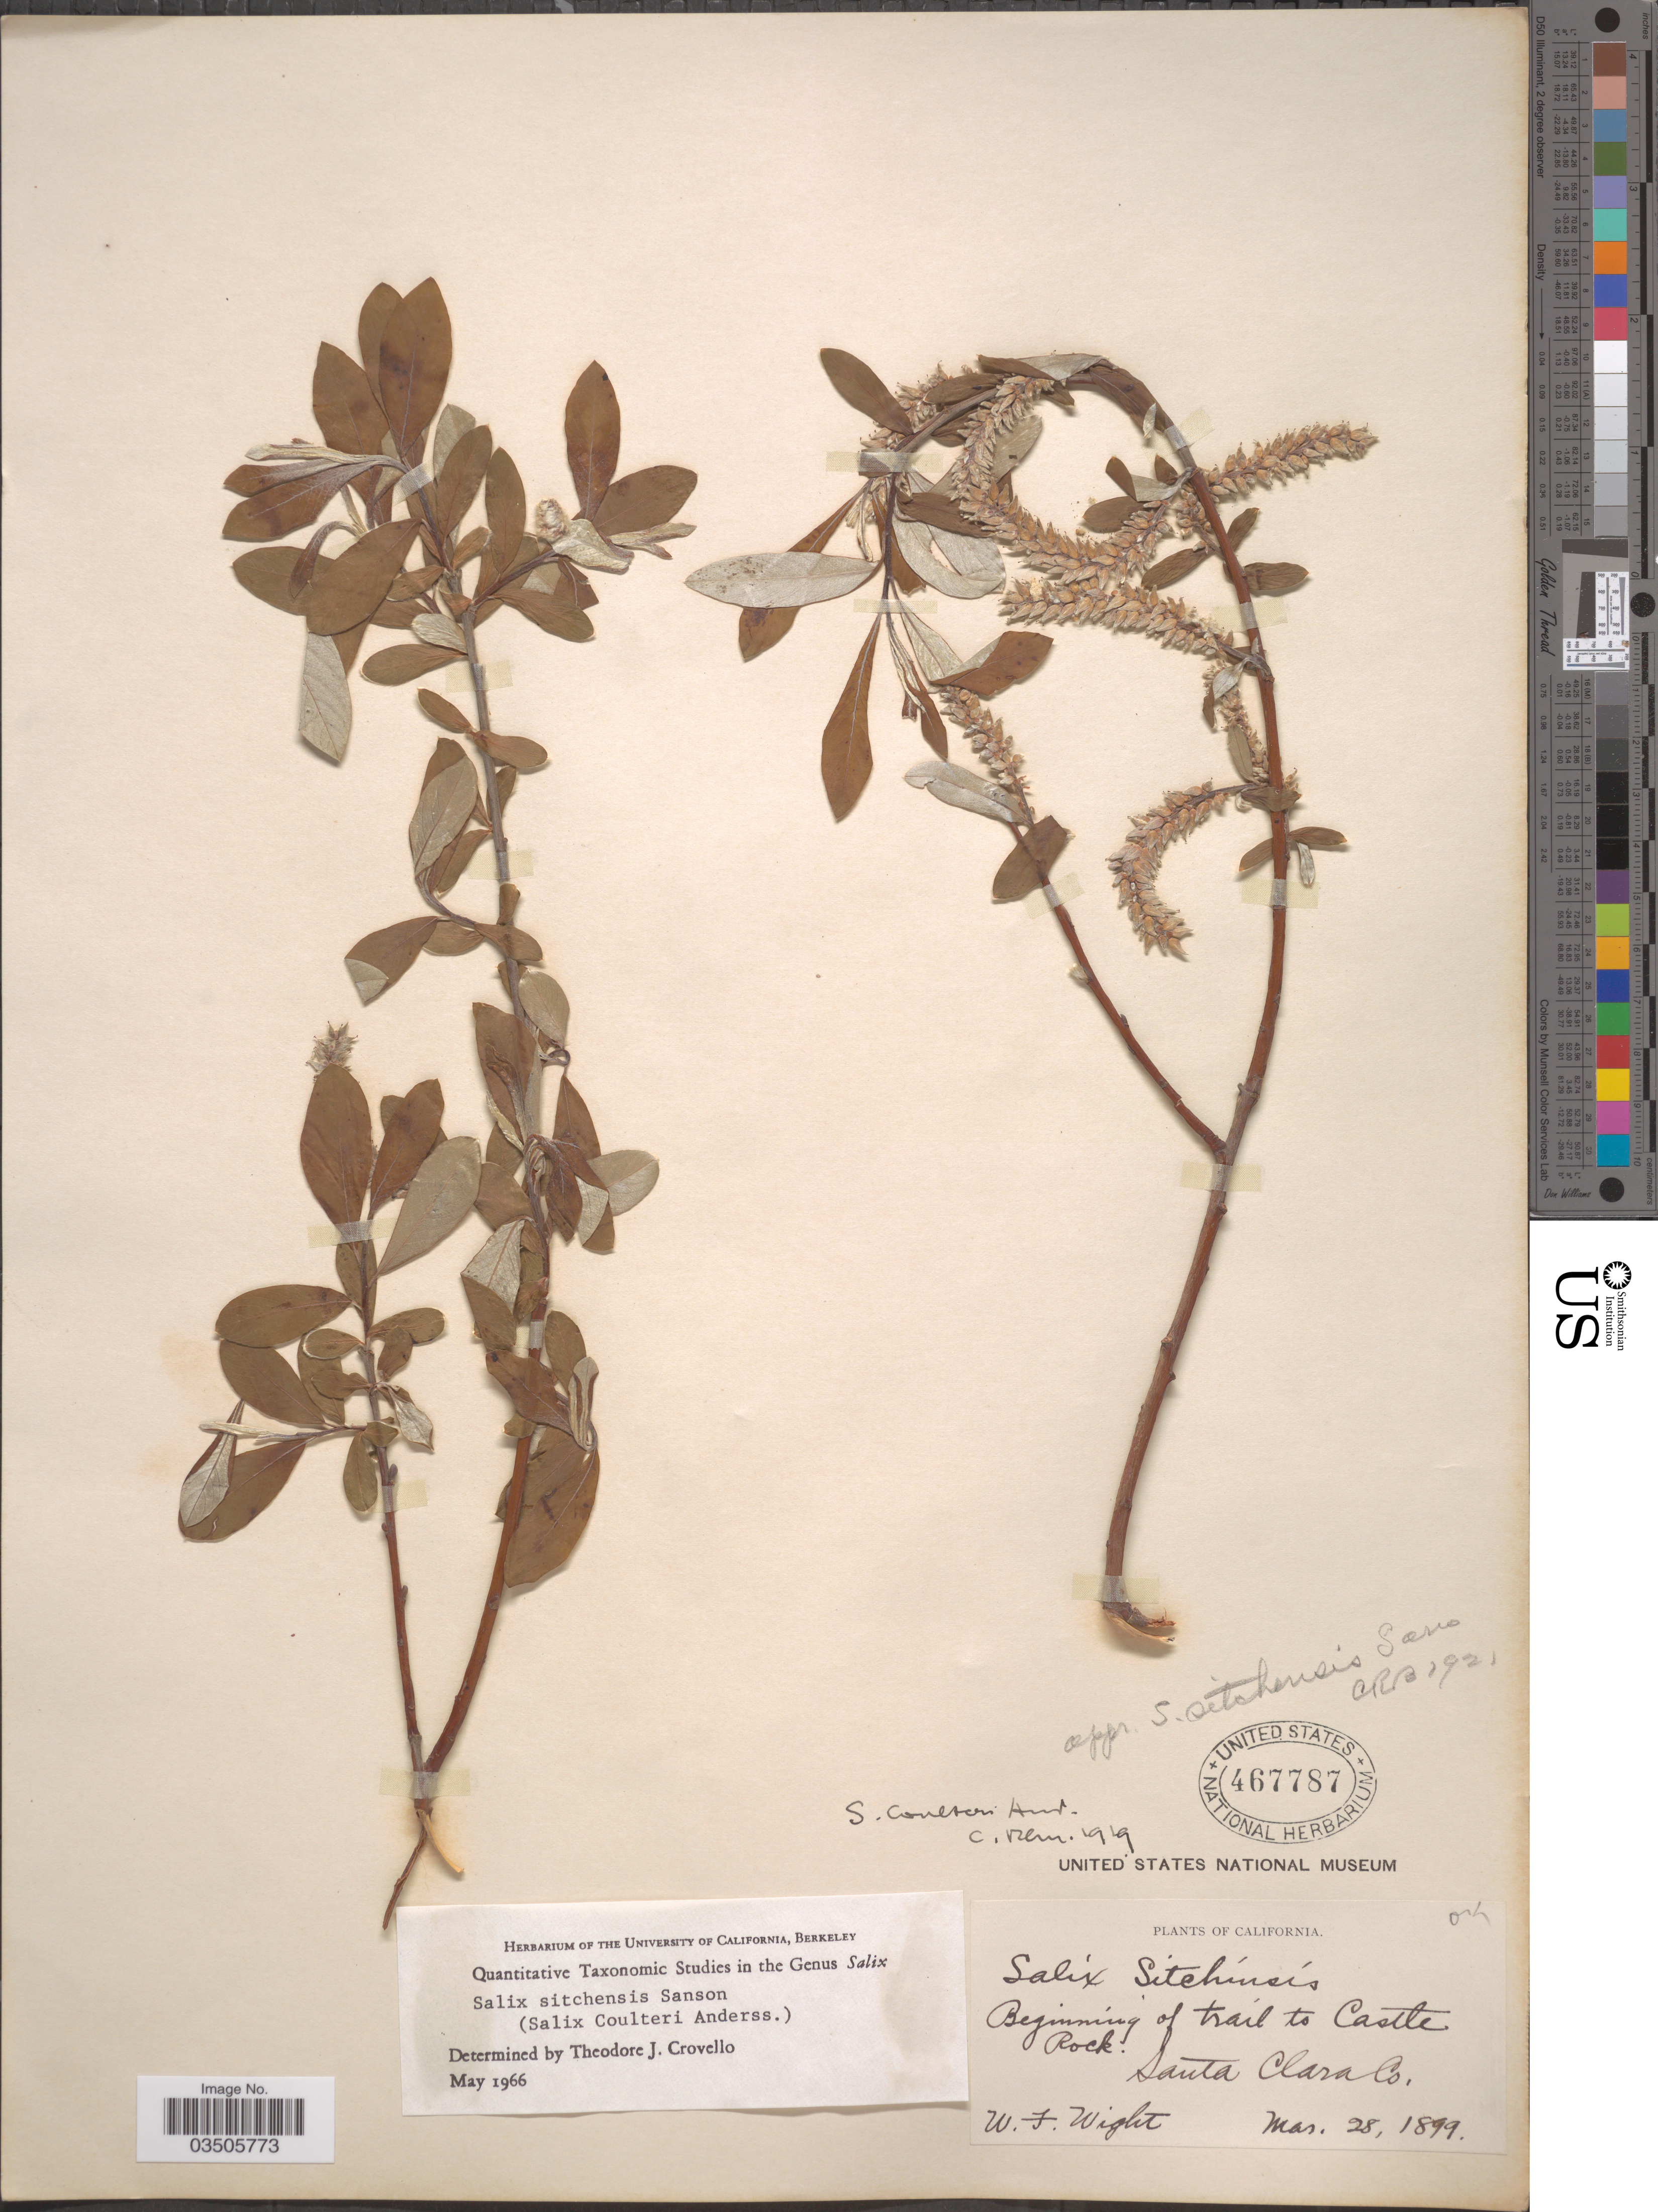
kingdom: Plantae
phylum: Tracheophyta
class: Magnoliopsida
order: Malpighiales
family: Salicaceae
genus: Salix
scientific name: Salix sitchensis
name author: Sanson ex Bong.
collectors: W. Wight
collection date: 1899-03-28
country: United States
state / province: California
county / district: Santa Clara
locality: Beginning of trail to Castle Rock. Santa Clara Co.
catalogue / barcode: US 467787